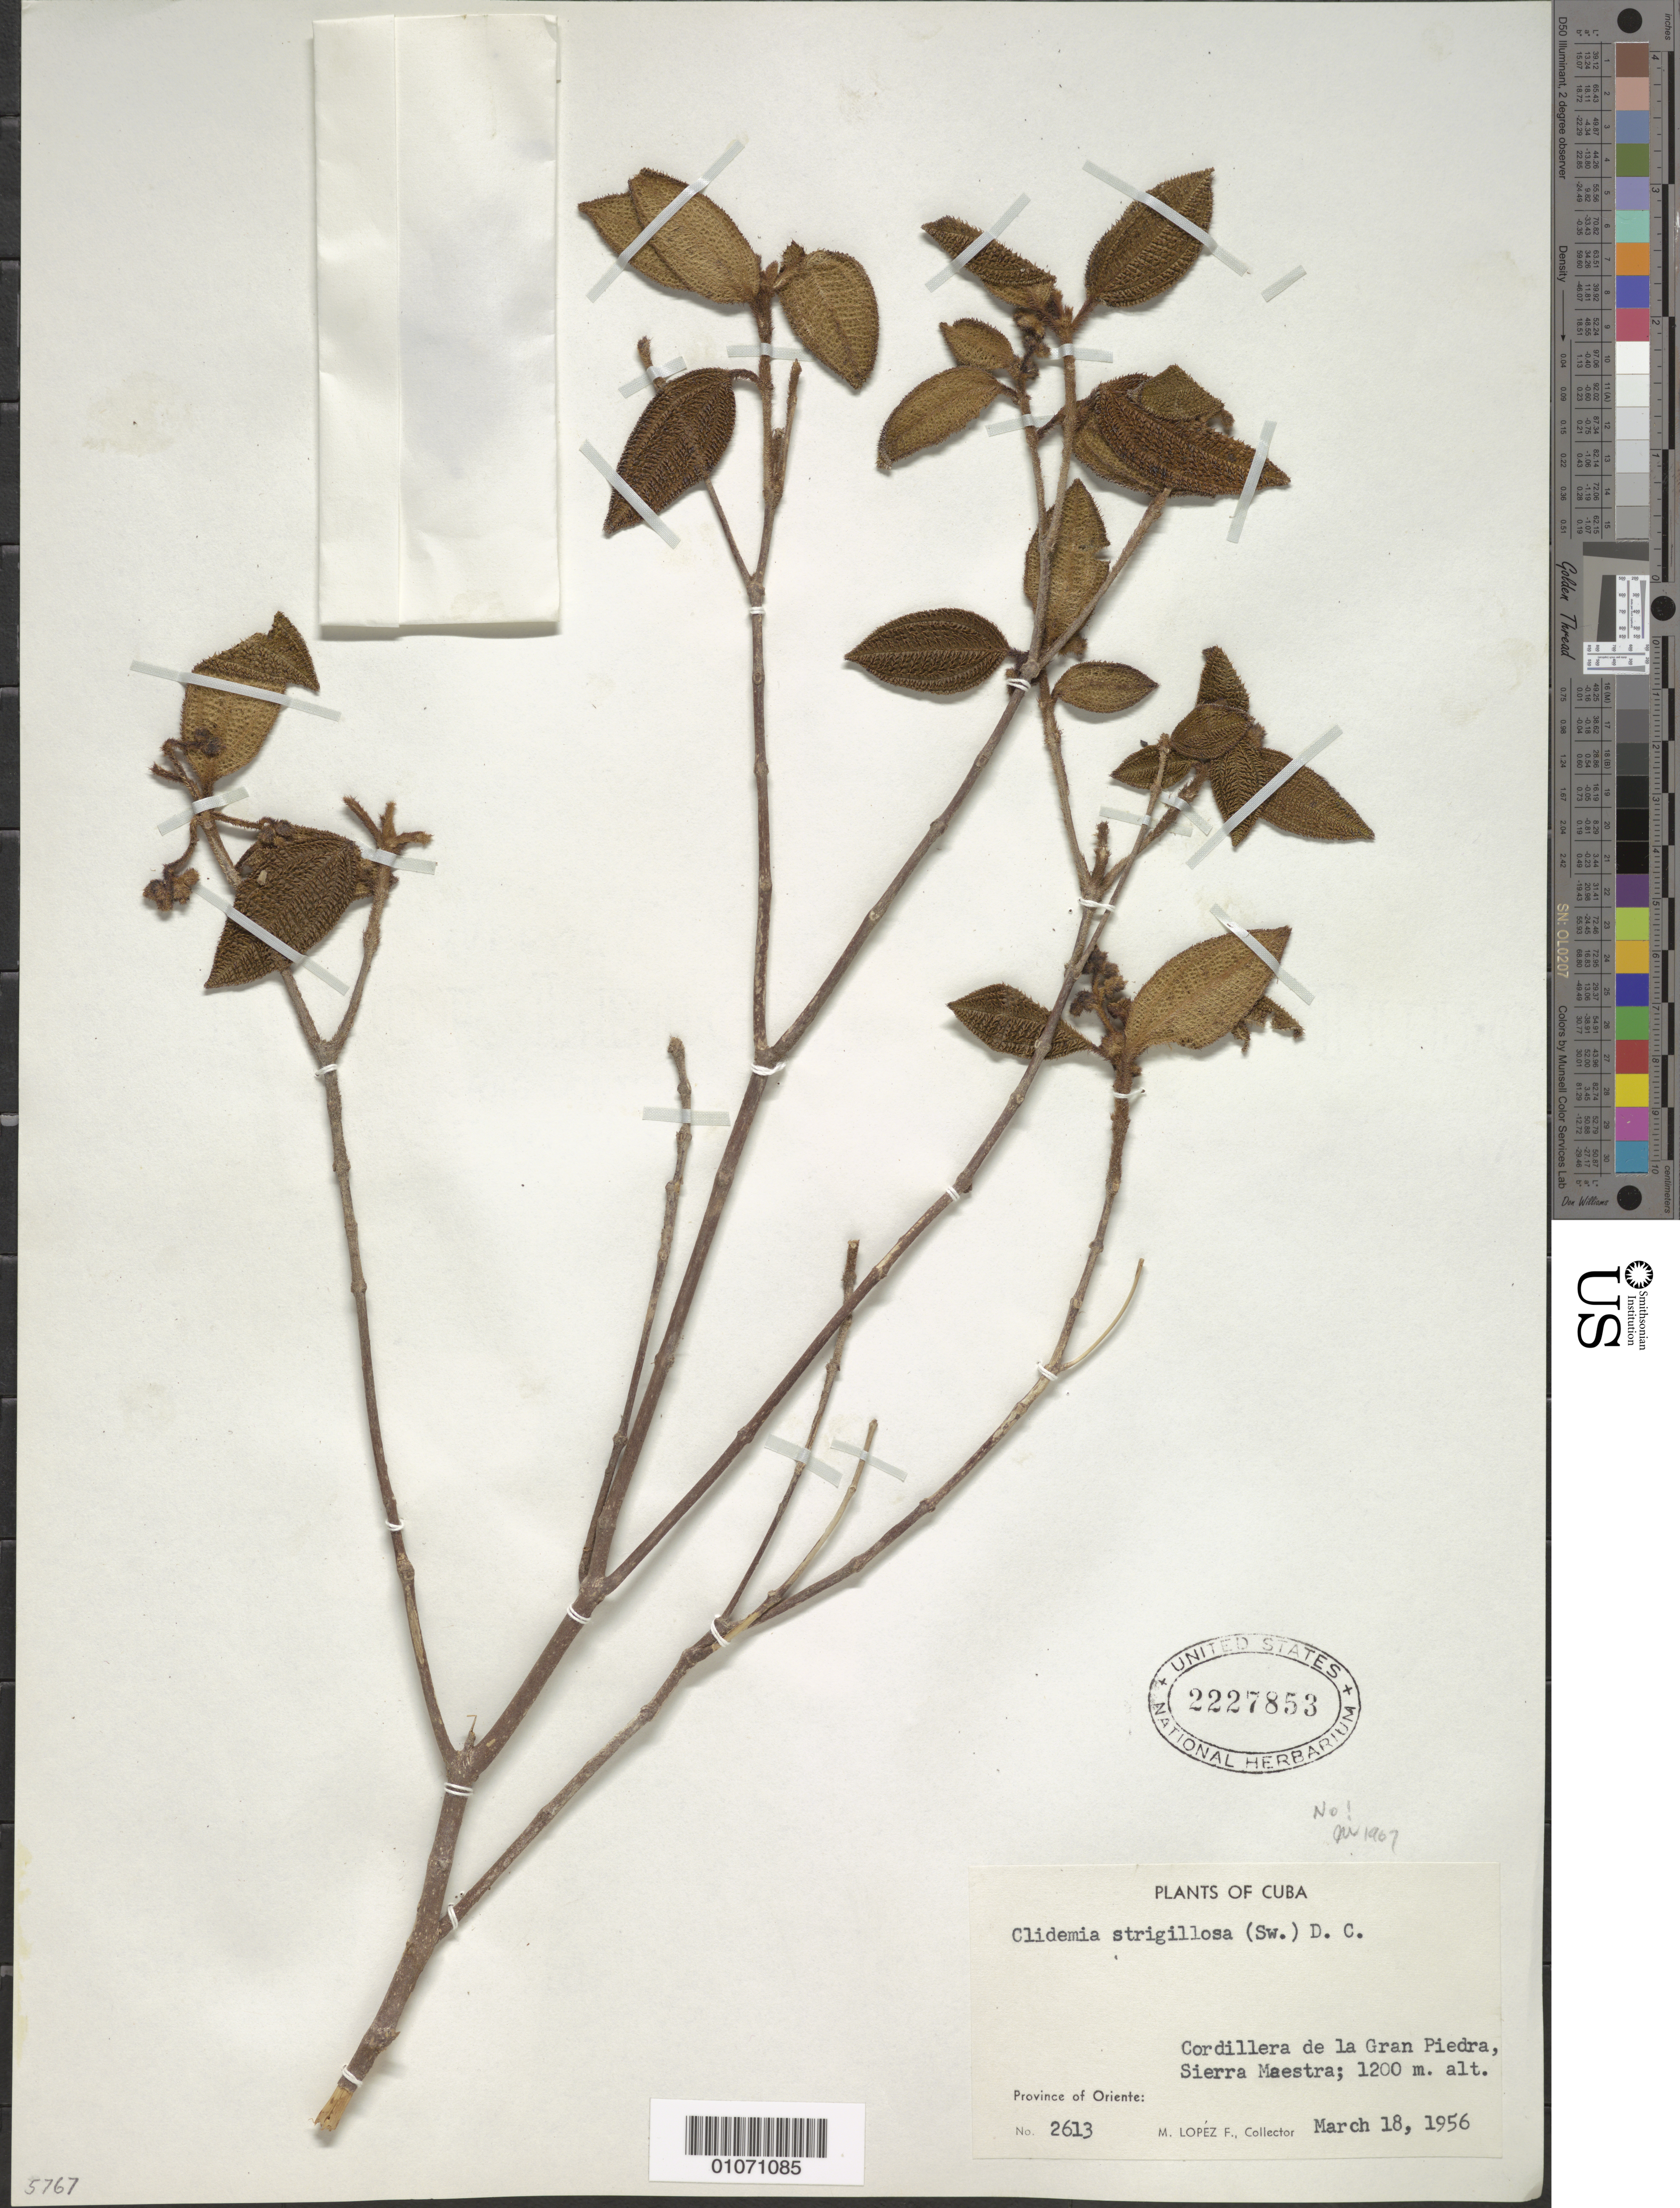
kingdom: Plantae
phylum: Tracheophyta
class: Magnoliopsida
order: Myrtales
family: Melastomataceae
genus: Miconia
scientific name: Miconia dependens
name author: (DC.) Judd & Maguire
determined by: Ferreira-Alves, R.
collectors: M. López Figueiras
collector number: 2613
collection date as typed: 18 Mar 1956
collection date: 1956-03-18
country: Cuba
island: Cuba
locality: Cordillera de la Gran Piedra, Sierra Maestra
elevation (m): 1200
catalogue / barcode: US 2227853